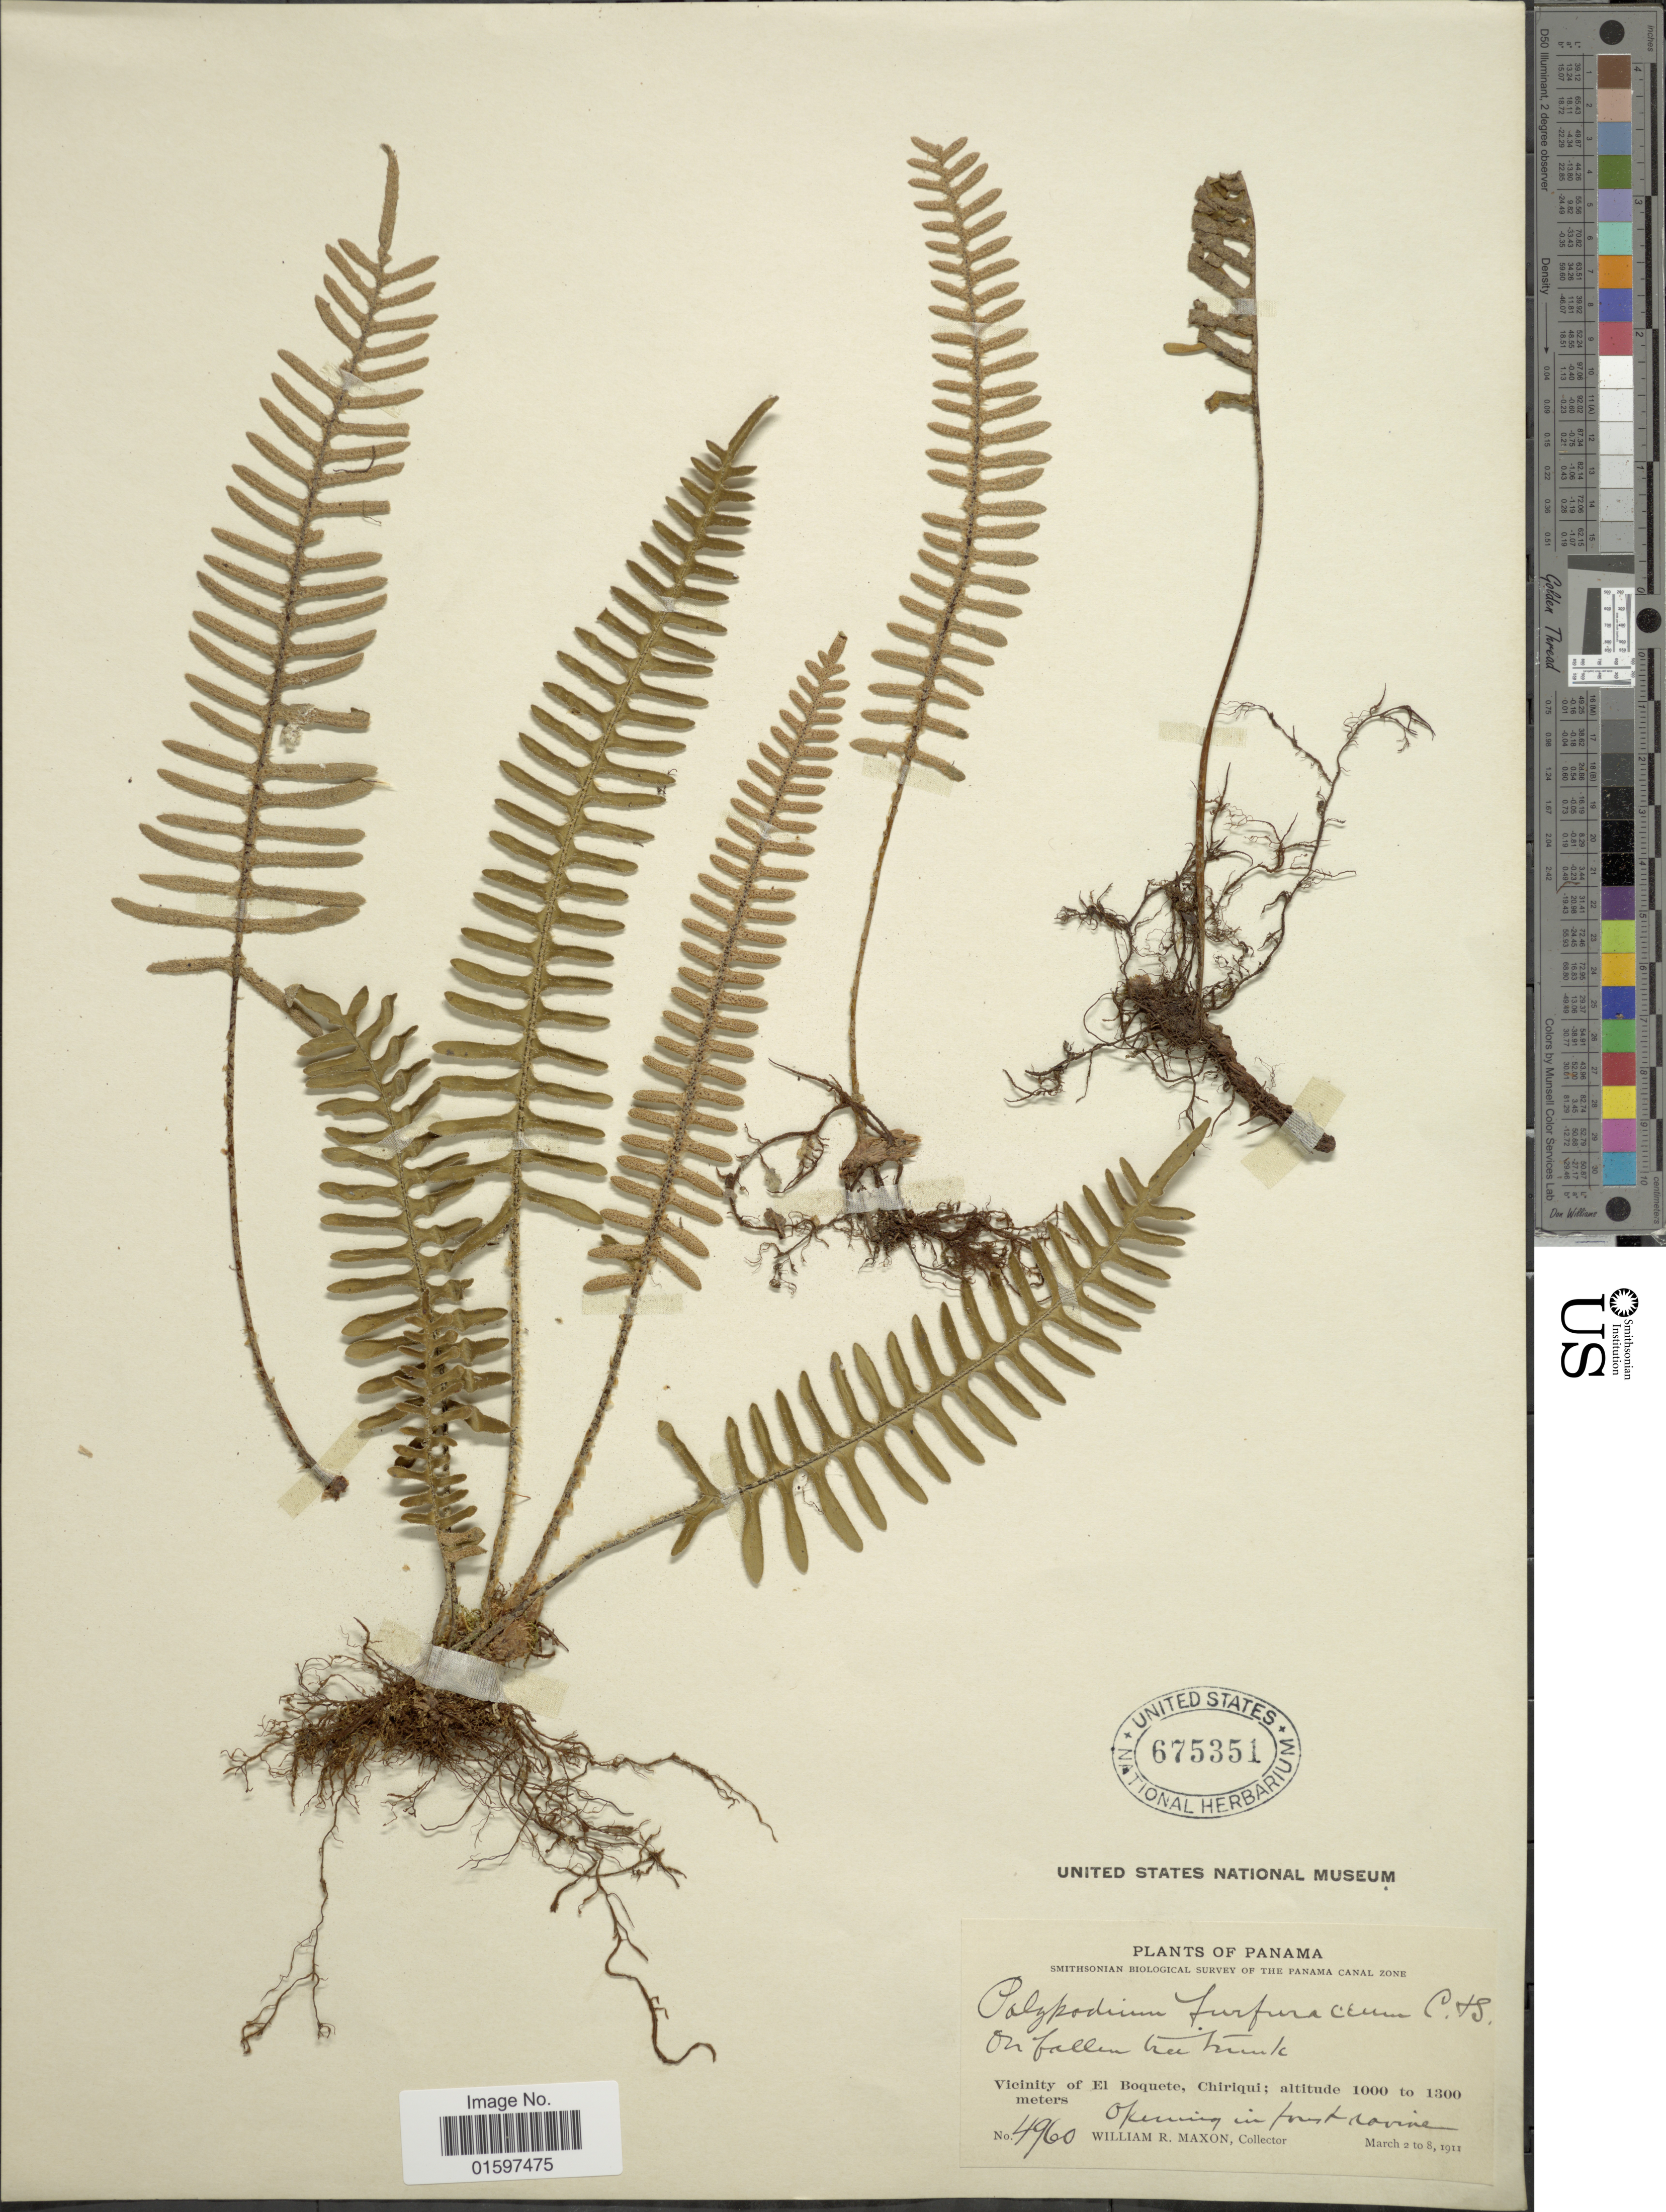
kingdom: Plantae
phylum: Tracheophyta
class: Polypodiopsida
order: Polypodiales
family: Polypodiaceae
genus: Pleopeltis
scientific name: Pleopeltis furfuracea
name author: (Schltdl. & Cham.) A.R. Sm. & Tejero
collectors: W. R. Maxon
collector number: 4960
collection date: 1911-03-02/1911-03-08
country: Panama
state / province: Chiriqui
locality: Panama Canal Zone. Vicinity of El Boquete, opening in forest ravine.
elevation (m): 1000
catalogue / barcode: US 675351